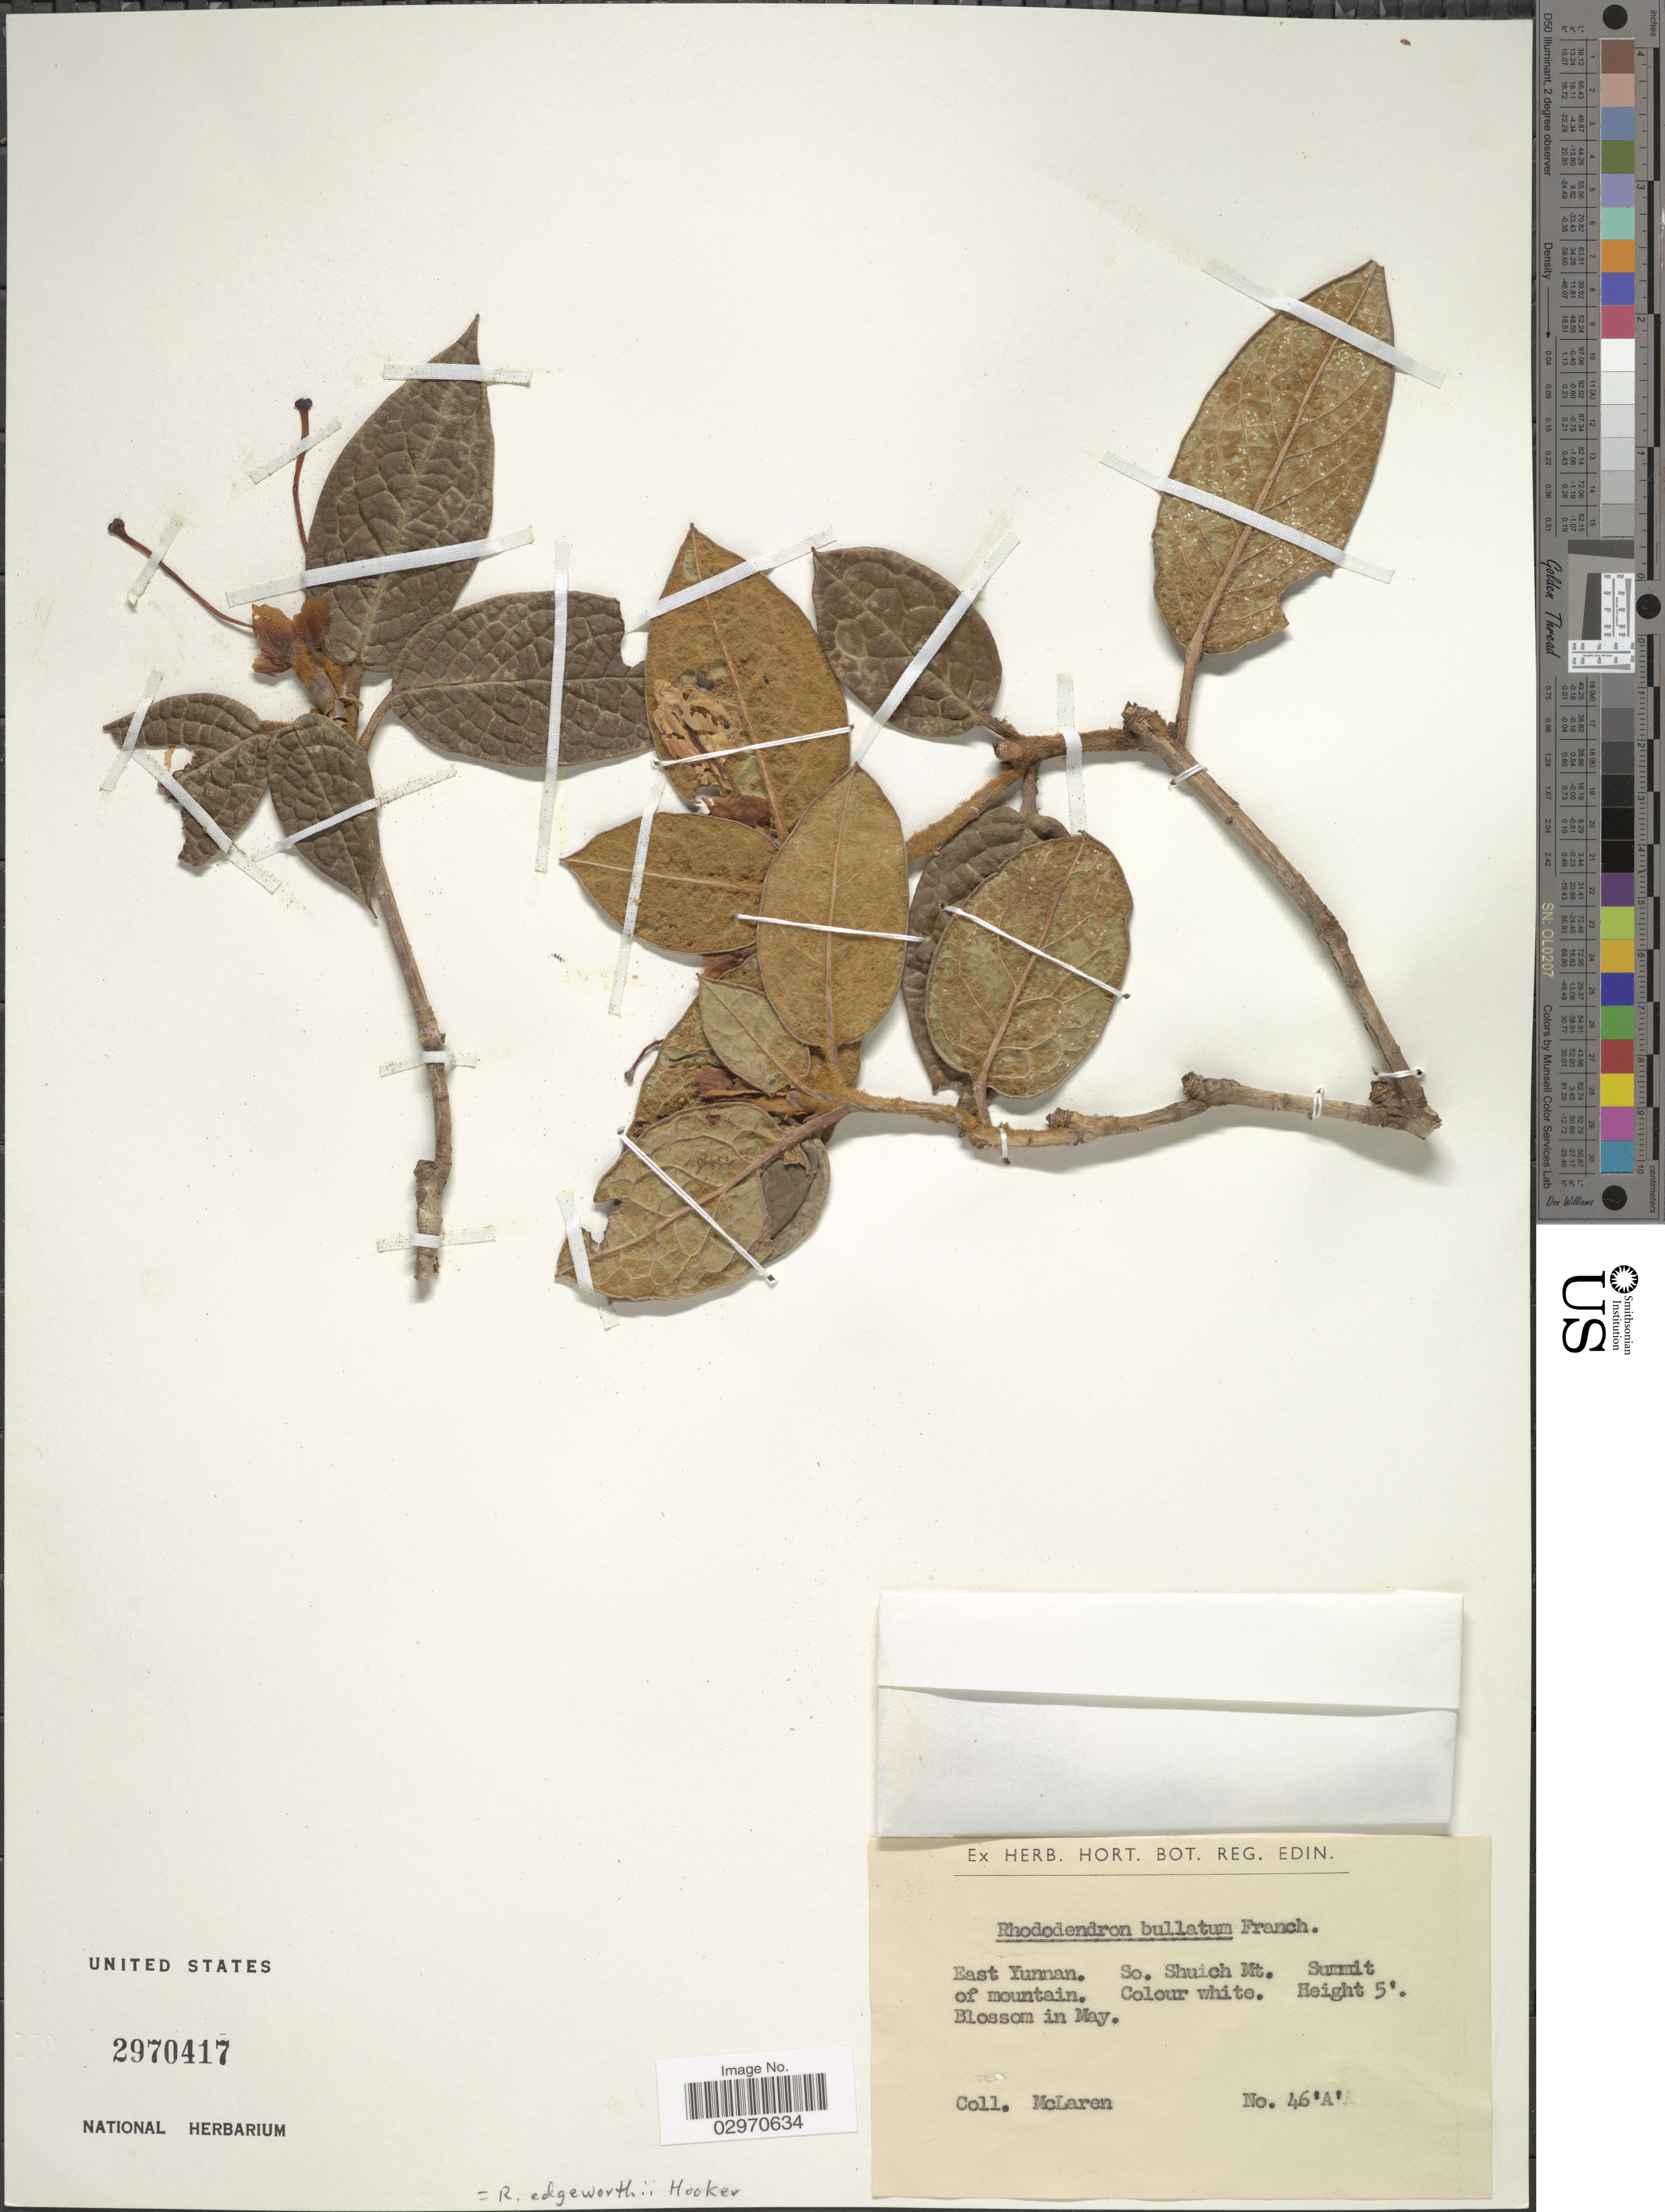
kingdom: Plantae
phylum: Tracheophyta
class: Magnoliopsida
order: Ericales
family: Ericaceae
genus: Rhododendron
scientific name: Rhododendron edgeworthii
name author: Hook.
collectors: McLaren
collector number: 46'A'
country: China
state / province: Yunnan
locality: East Yunnan. So. Shuich Mt. Summit of mountain.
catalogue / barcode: US 2970417